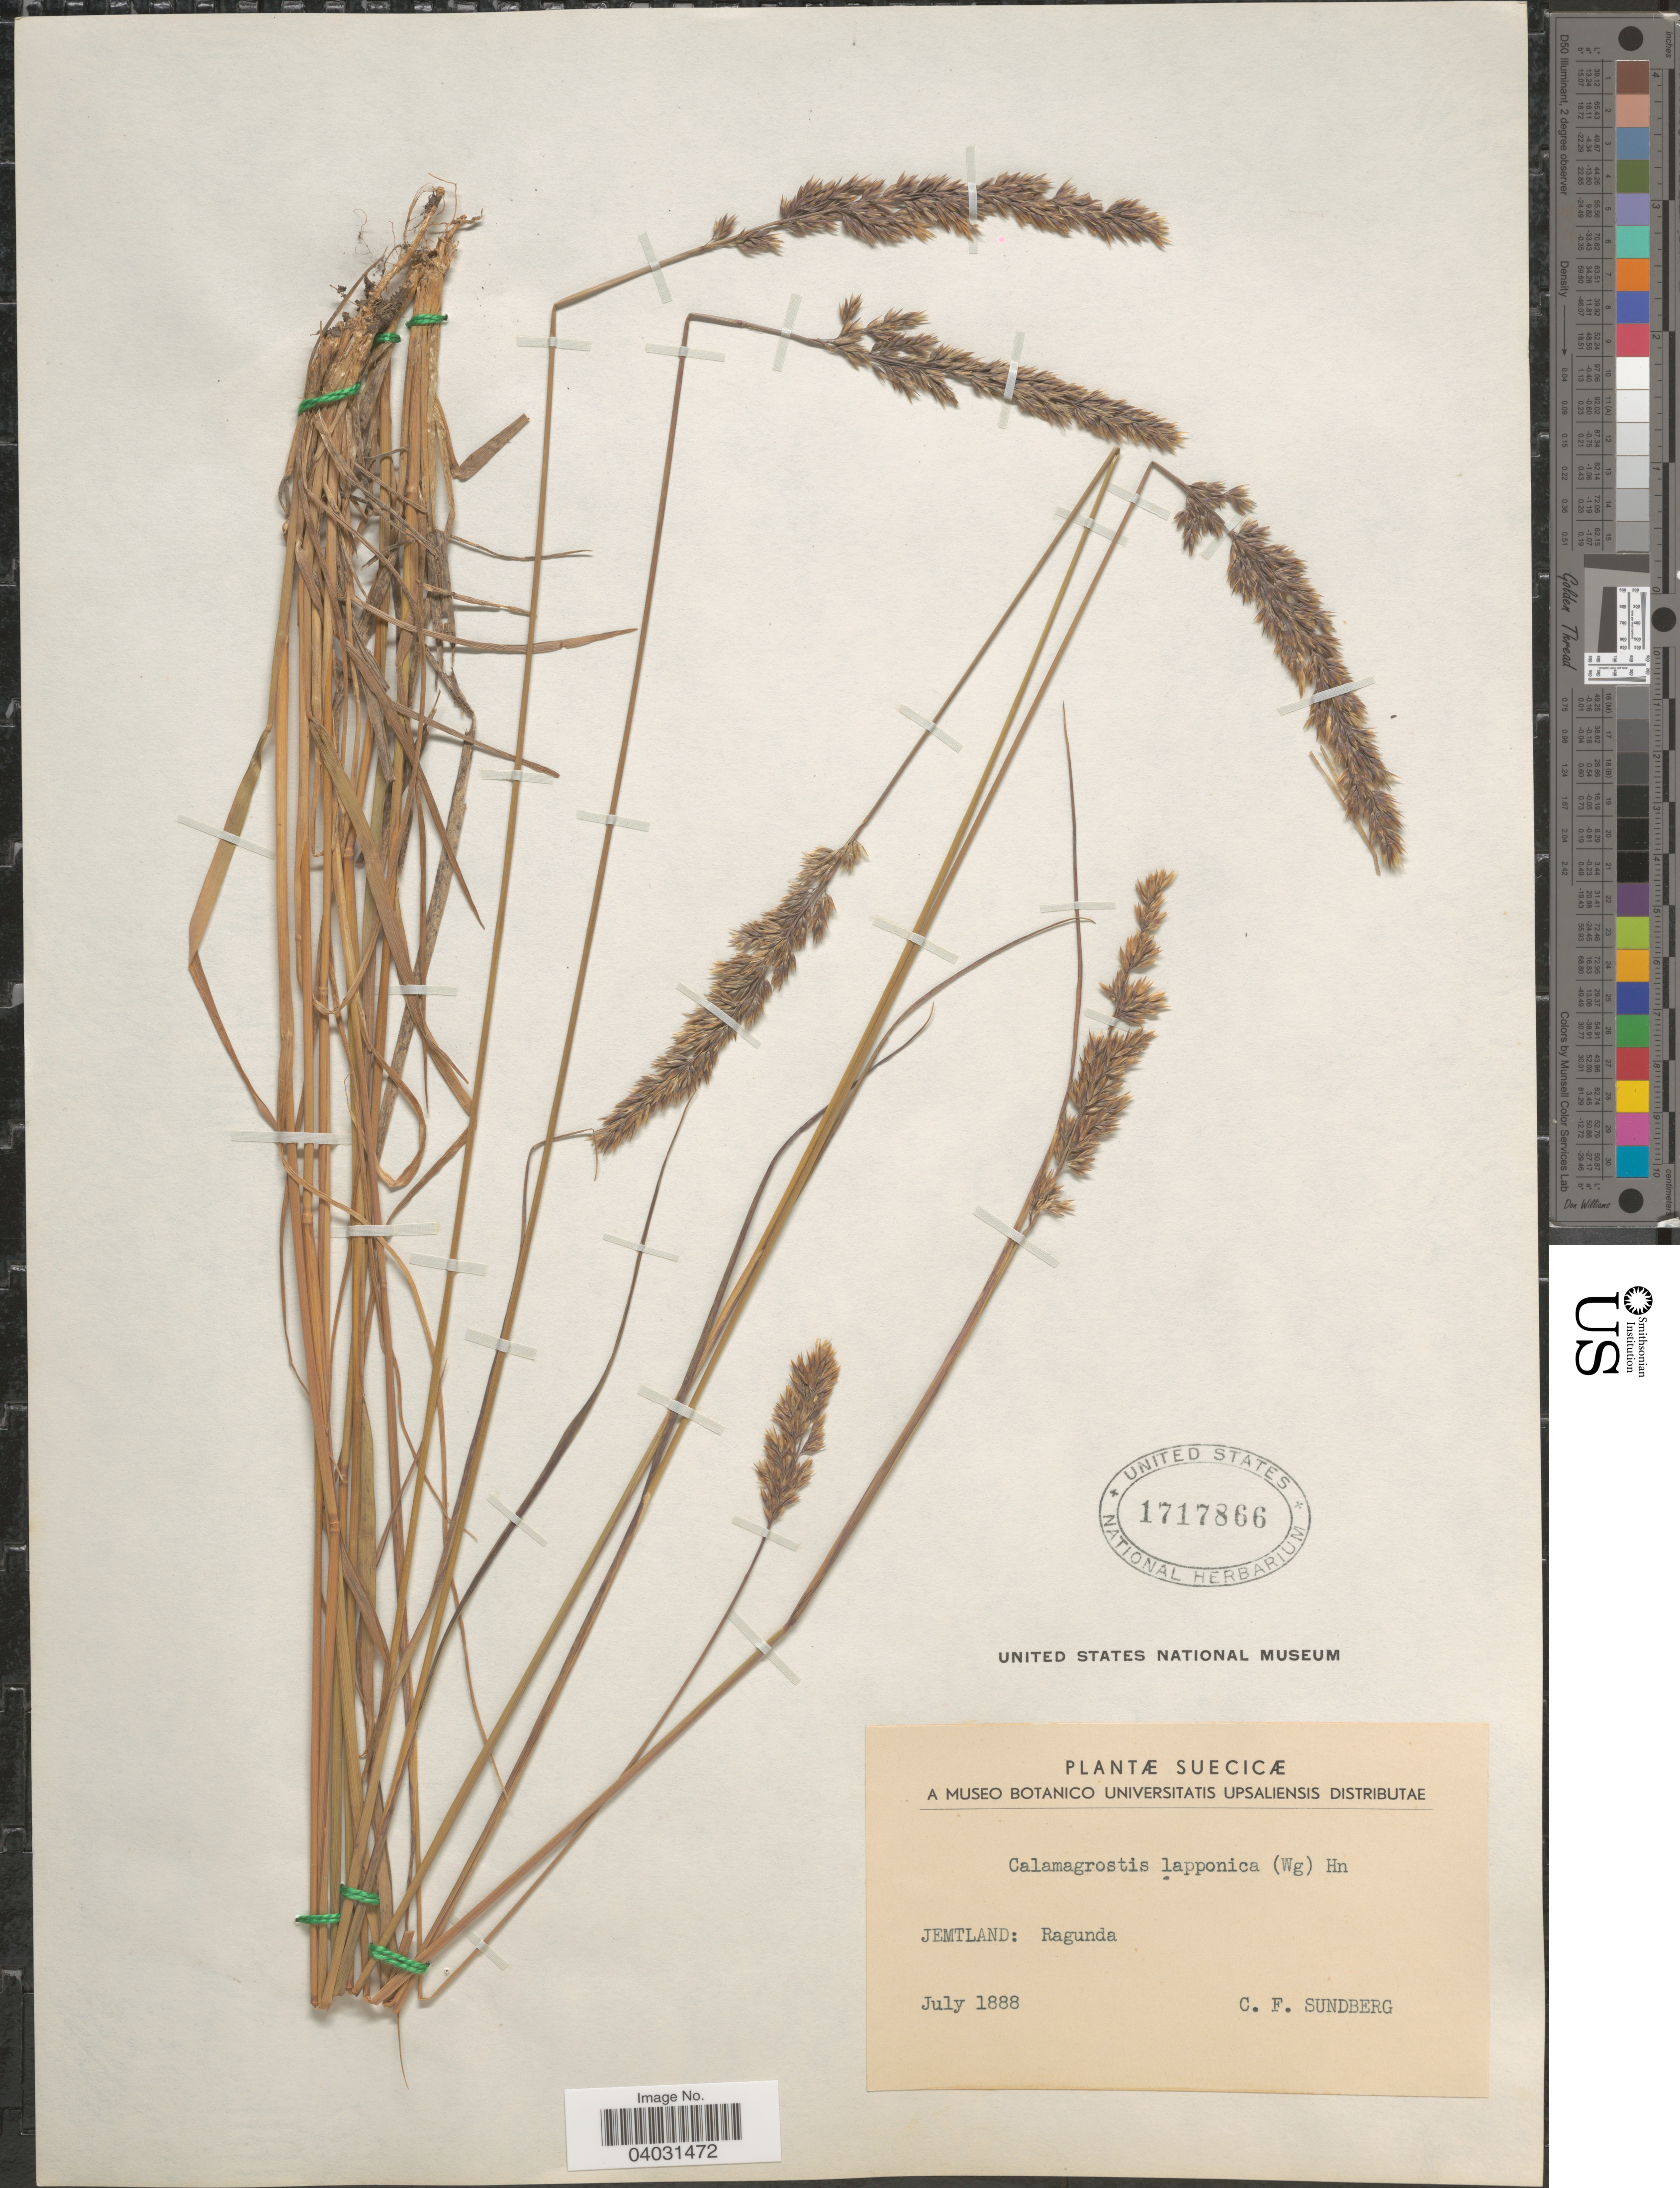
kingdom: Plantae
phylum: Tracheophyta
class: Liliopsida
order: Poales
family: Poaceae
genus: Calamagrostis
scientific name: Calamagrostis lapponica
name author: (Wahlenb.) Hartm.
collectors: C. F. Sundberg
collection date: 1888-07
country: Sweden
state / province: Jämtland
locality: Suecicæ. Jemtland: Ragunda.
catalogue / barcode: US 1717866